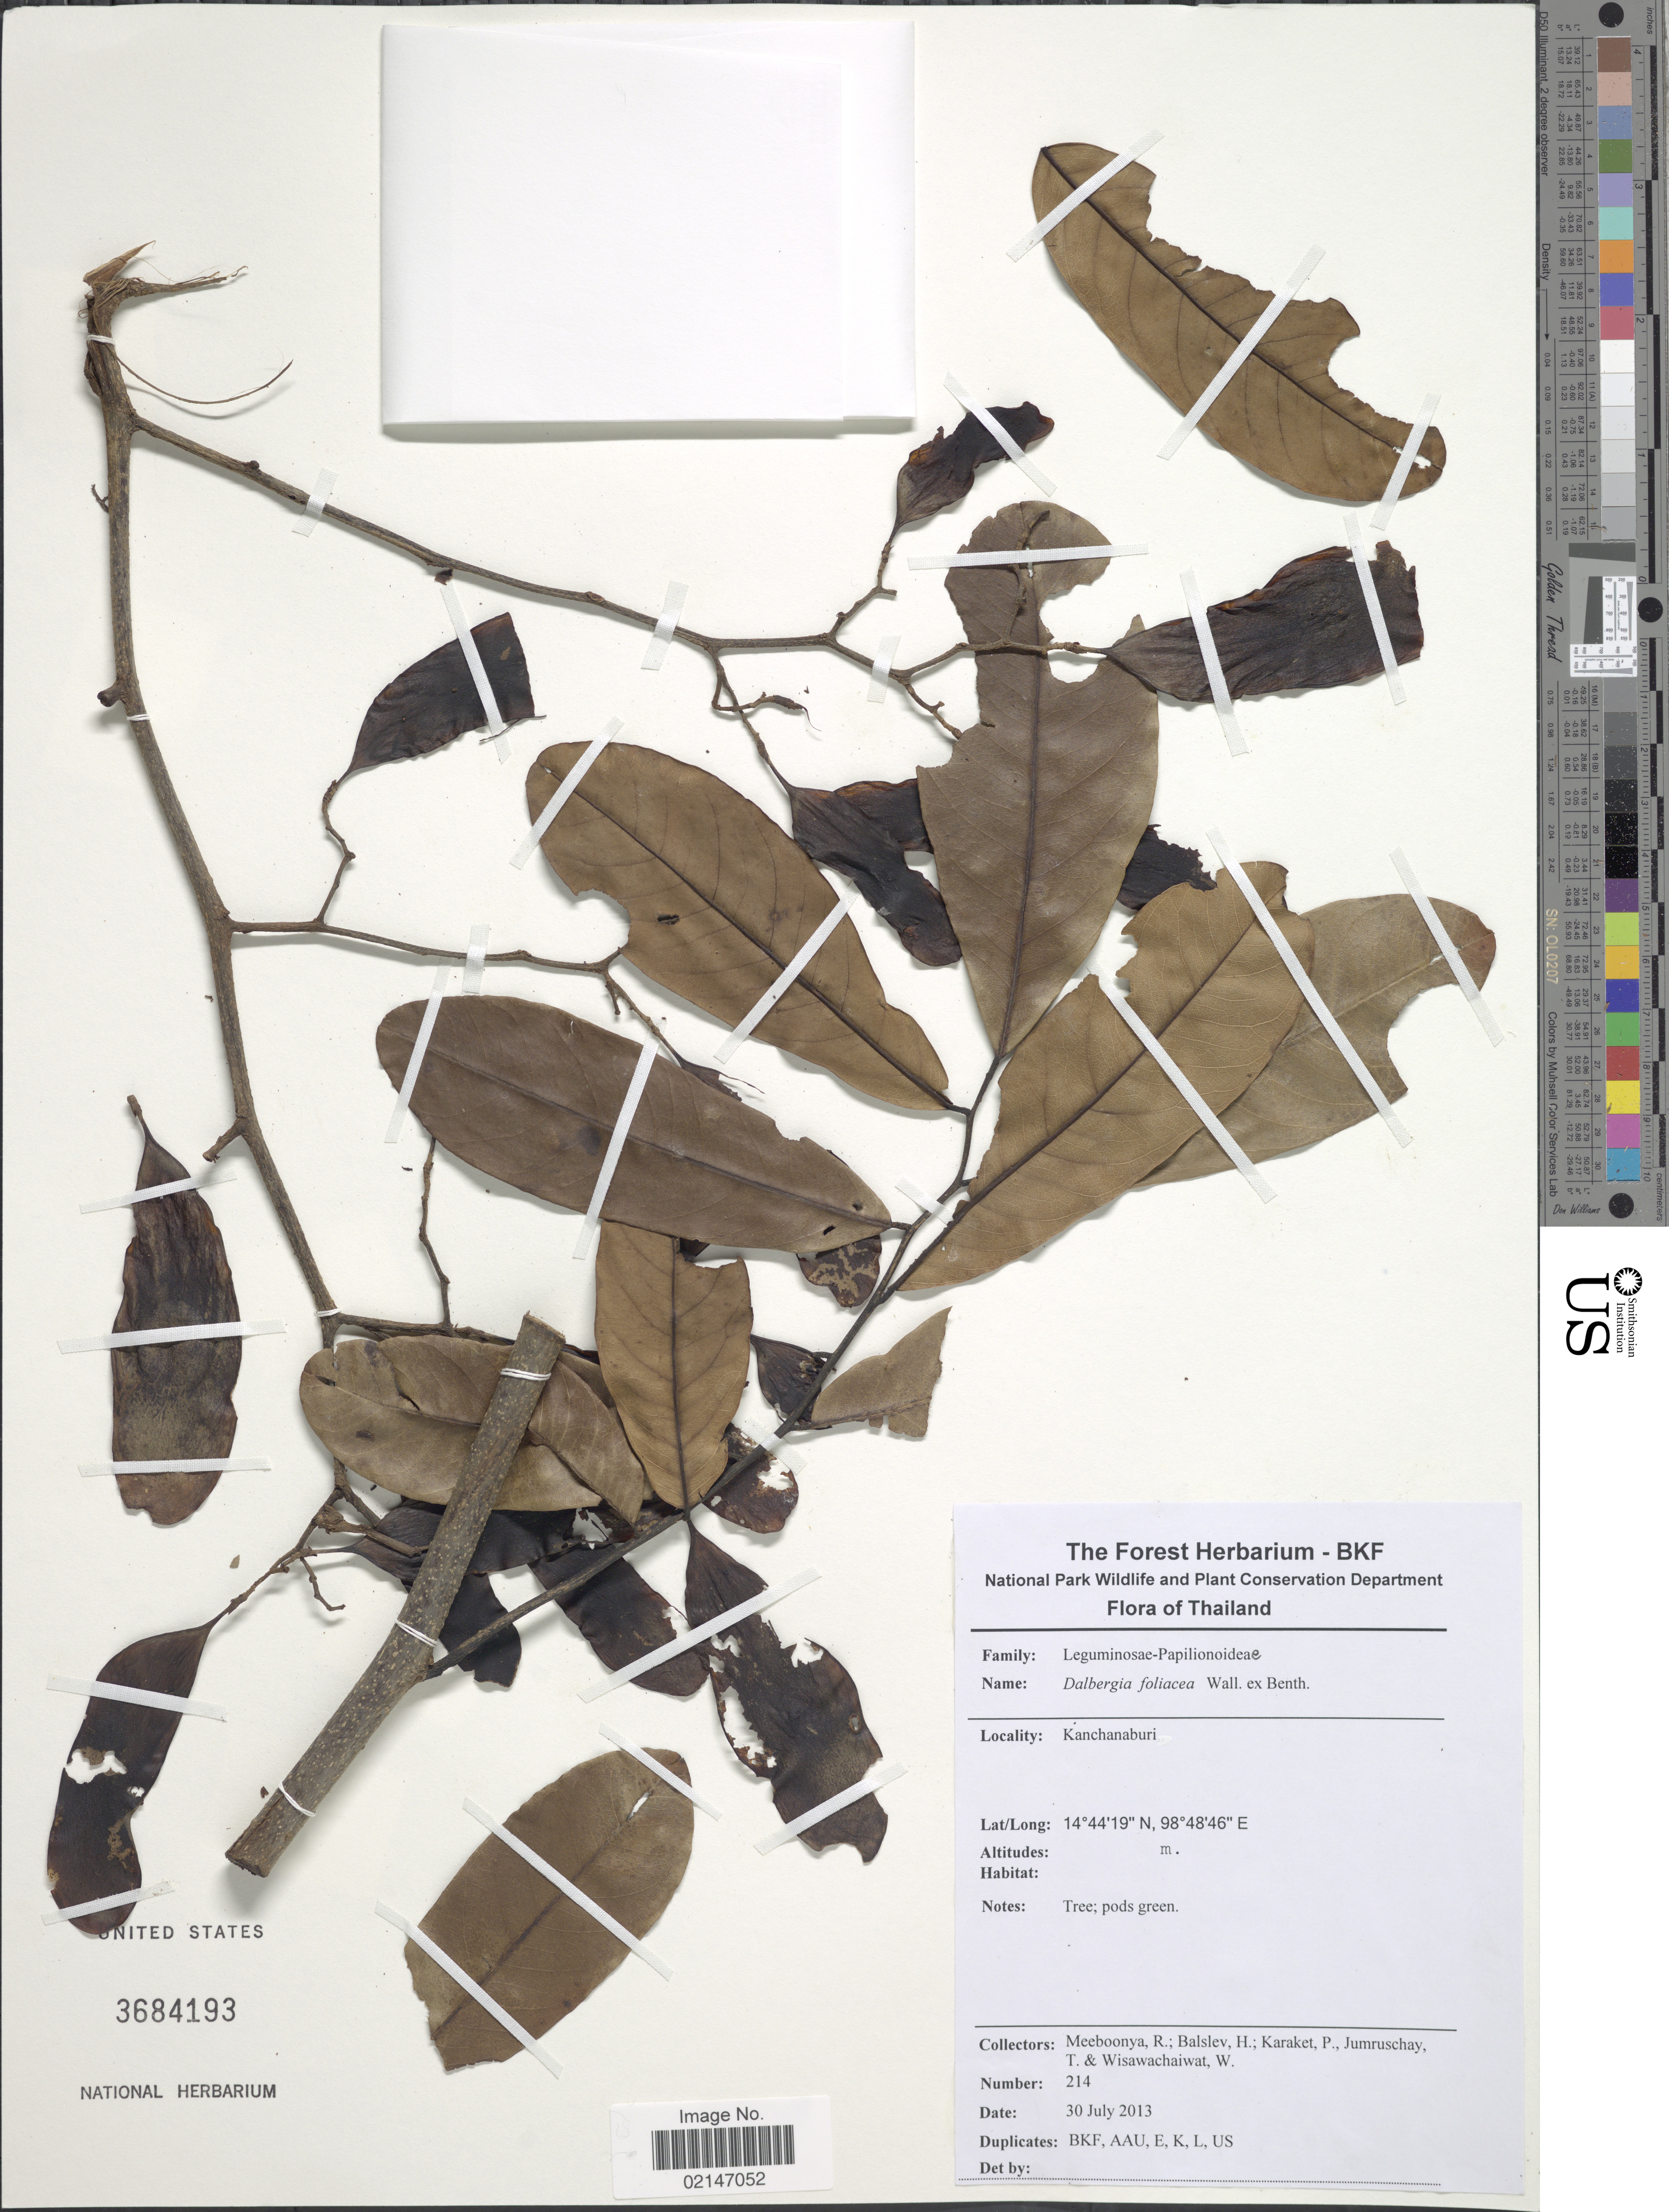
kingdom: Plantae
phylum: Tracheophyta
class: Magnoliopsida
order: Fabales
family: Fabaceae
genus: Dalbergia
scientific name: Dalbergia foliacea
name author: Wall.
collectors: R. Meeboonya, H. Balslev, P. Karaket, T. Jumruschay & W. Wisawachaiwat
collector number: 214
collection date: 2013-07-30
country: Thailand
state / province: Kanchanaburi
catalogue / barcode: US 3684193